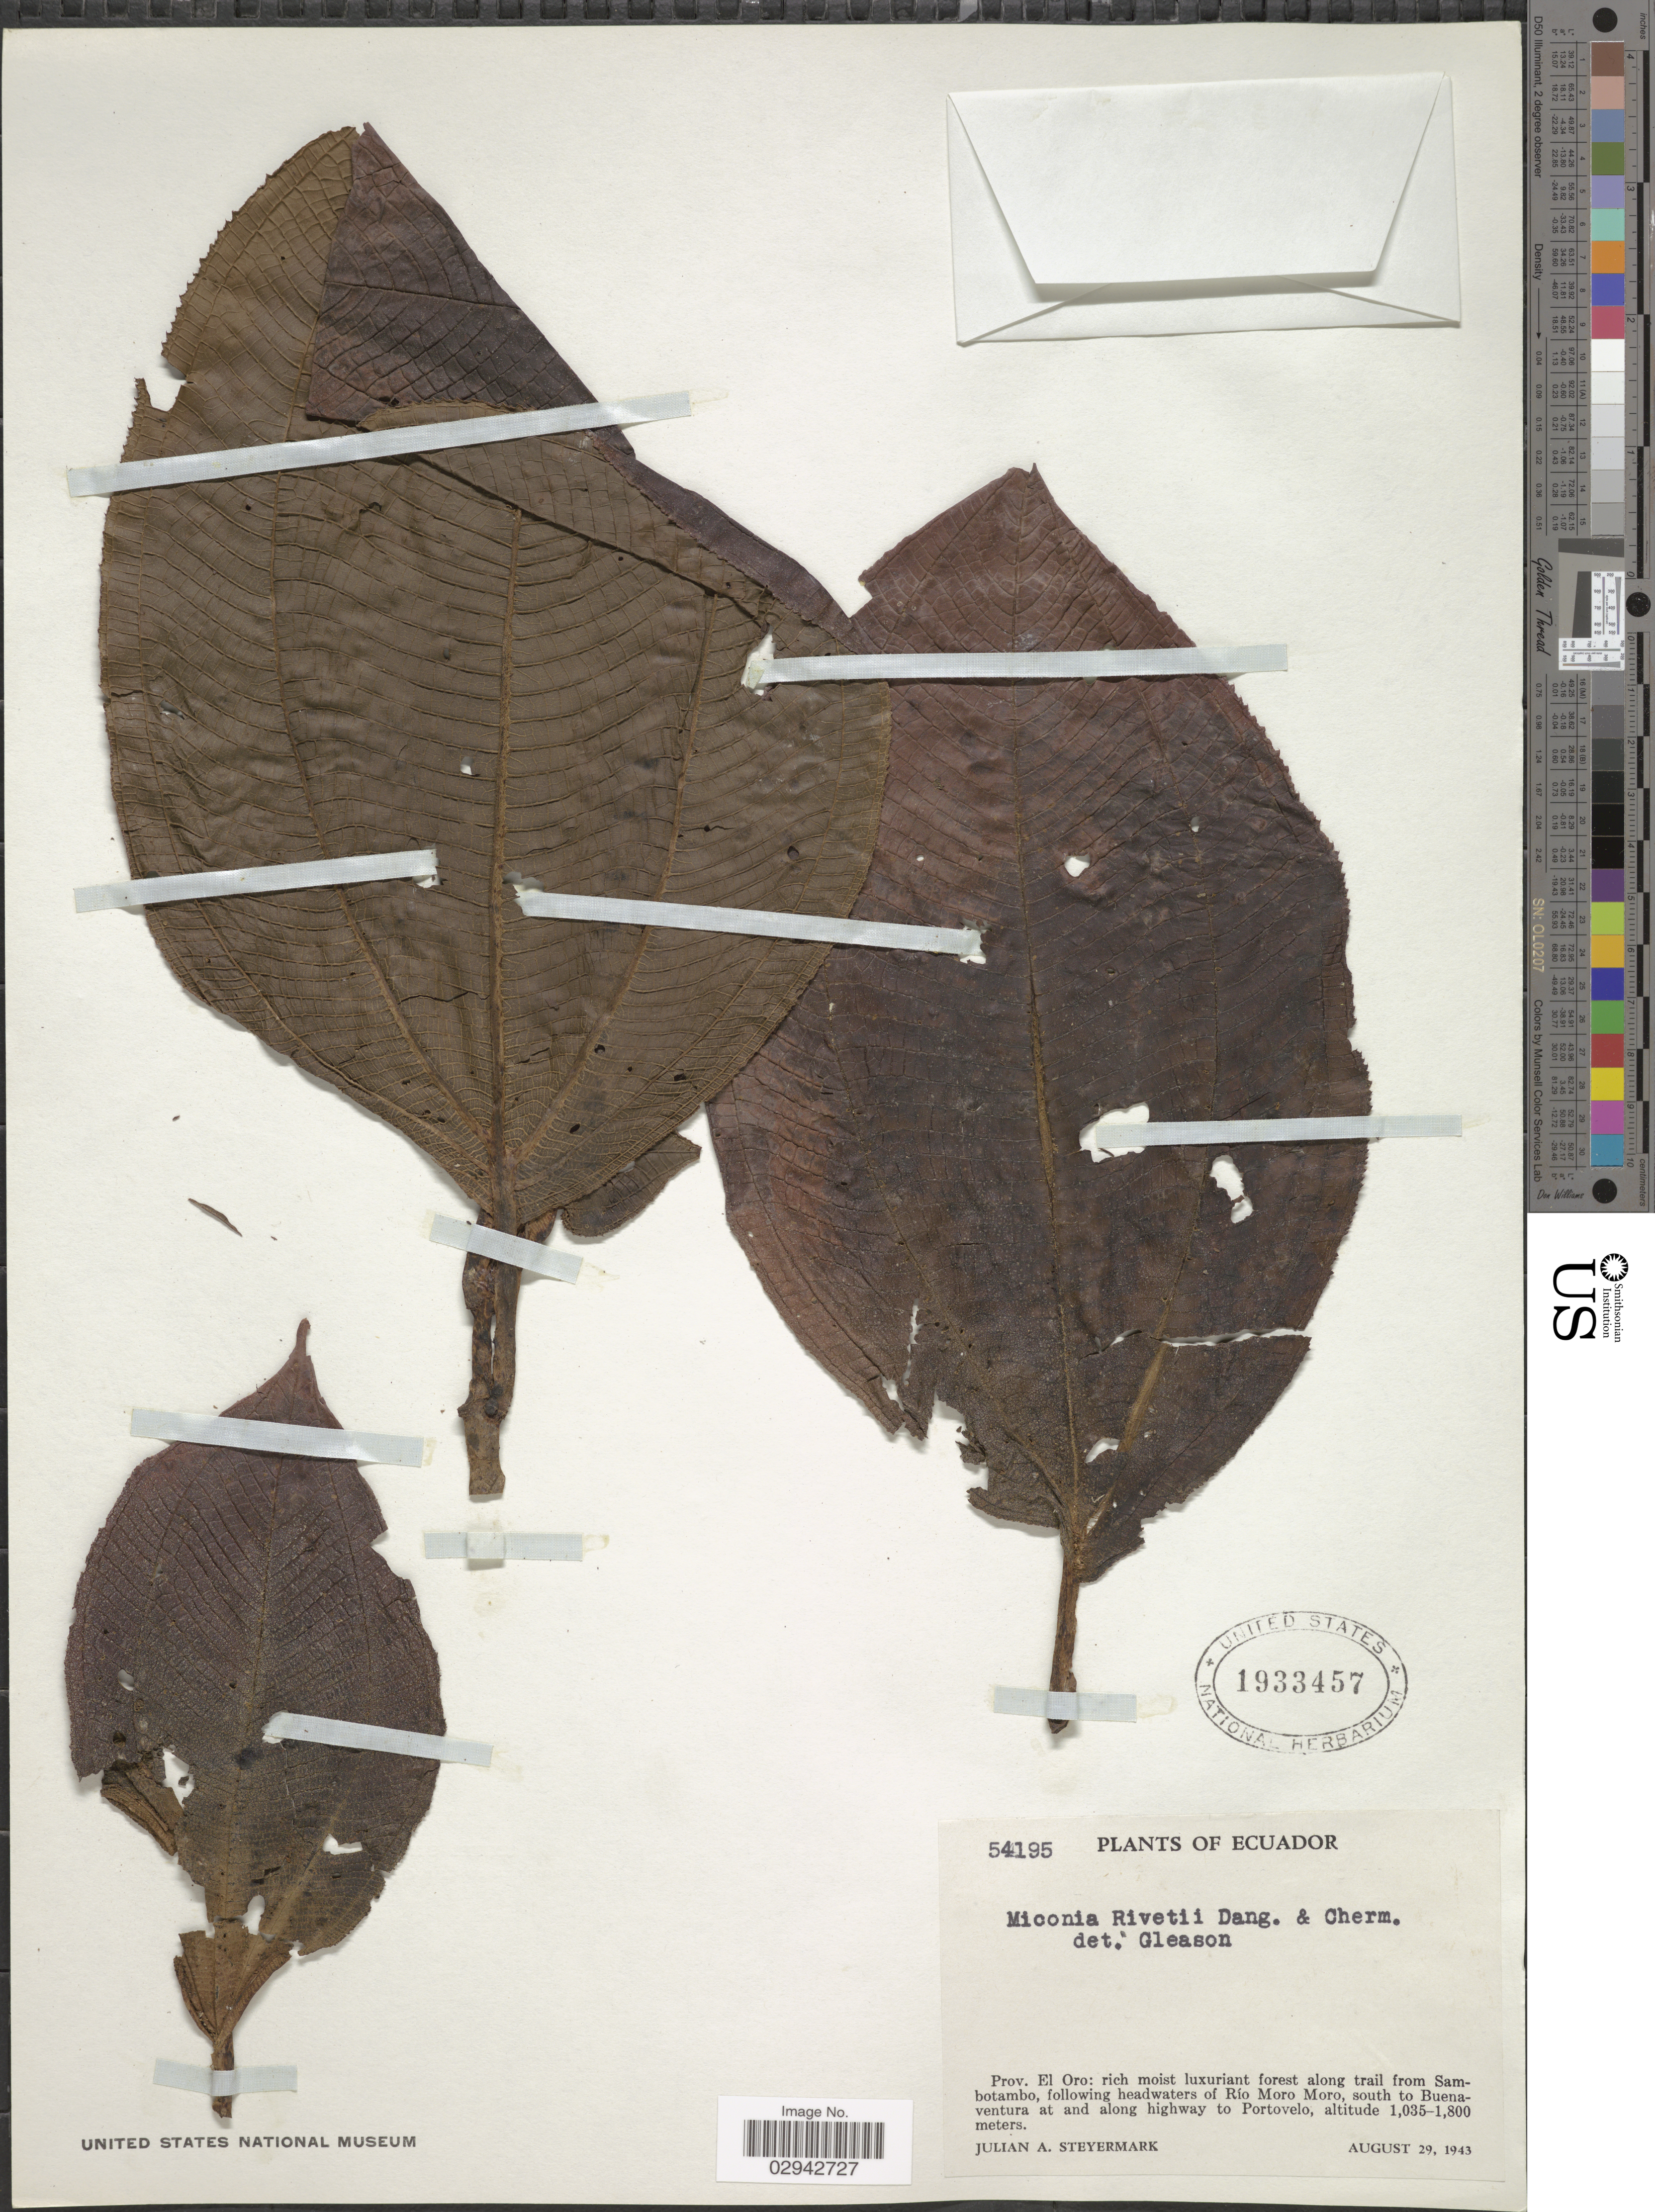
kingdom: Plantae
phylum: Tracheophyta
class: Magnoliopsida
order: Myrtales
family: Melastomataceae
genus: Miconia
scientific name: Miconia riveti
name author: Danguy & Cherm.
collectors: J. Steyermark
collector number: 54195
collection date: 1943-08-29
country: Ecuador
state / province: El Oro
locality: Along trail from Sambotambo, following headwaters of Río Moro Moro, south to Buenaventura at and along highway to Portovelo.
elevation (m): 1035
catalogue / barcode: US 1933457